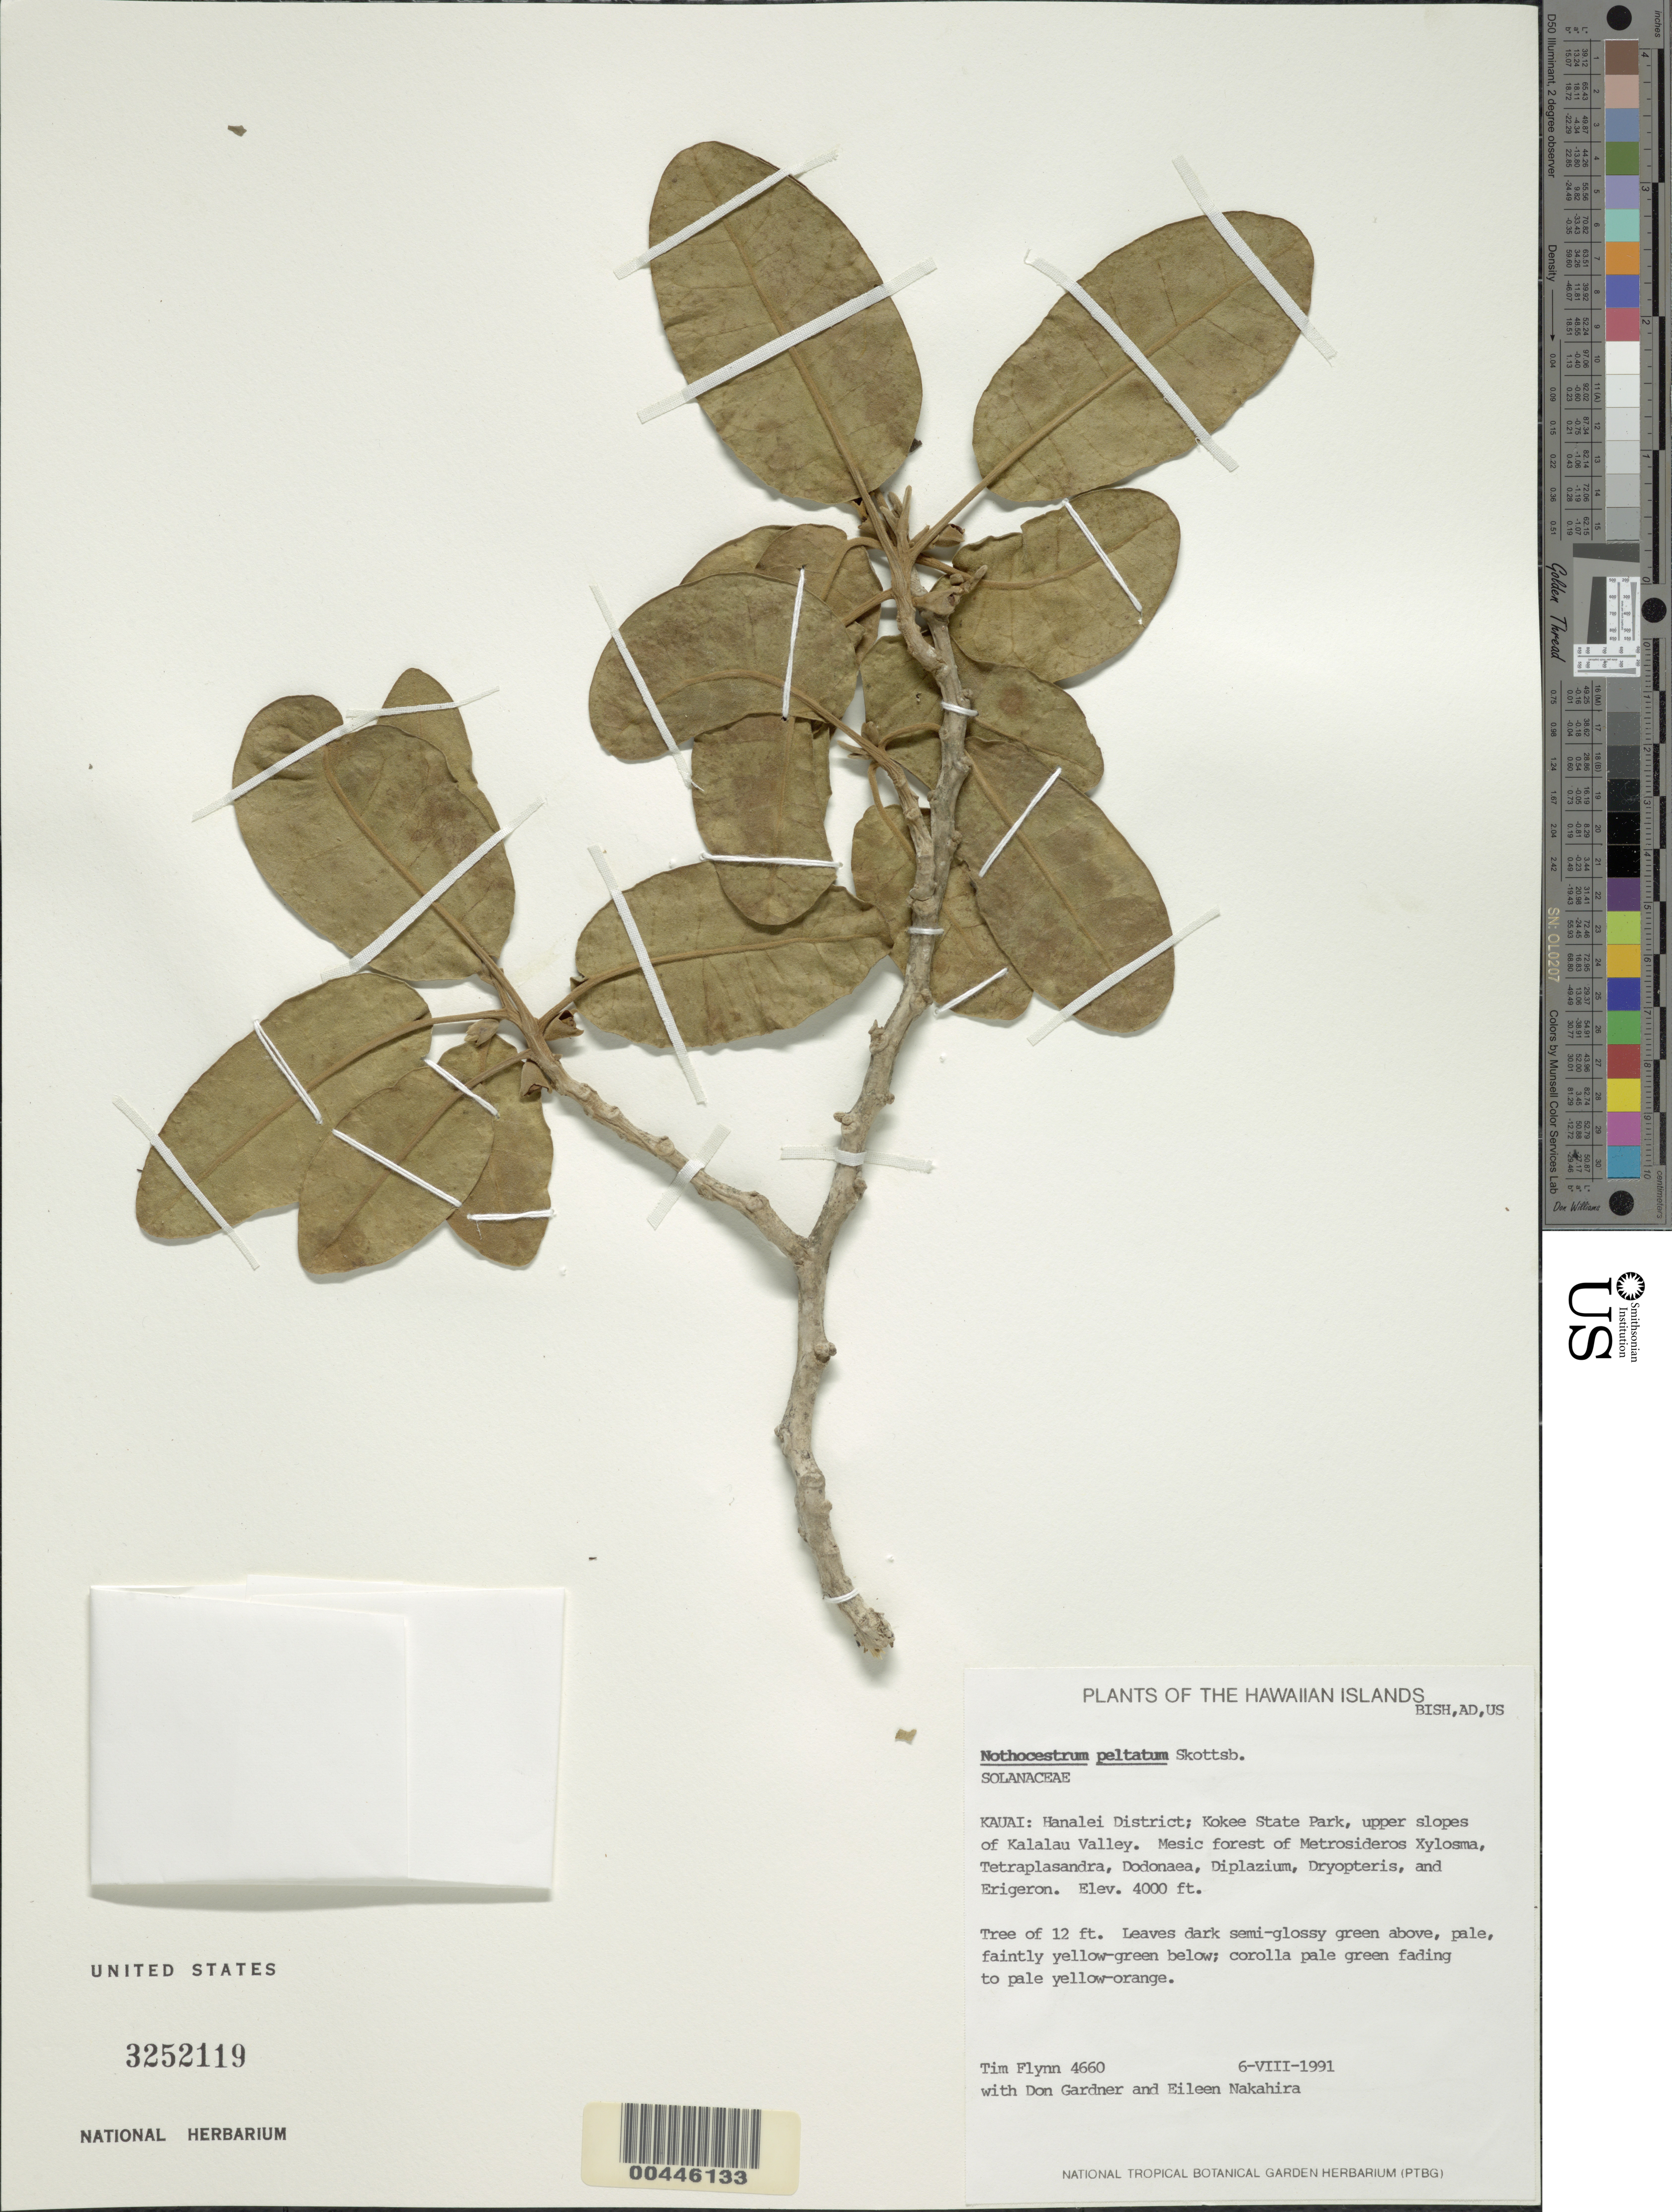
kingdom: Plantae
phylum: Tracheophyta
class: Magnoliopsida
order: Solanales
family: Solanaceae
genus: Nothocestrum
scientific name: Nothocestrum peltatum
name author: Skottsb.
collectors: T. W. Flynn, D. Gardner & E. Nakahira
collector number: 4660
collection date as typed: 6 Aug 1991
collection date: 1991-08-06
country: United States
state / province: Hawaii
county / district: Kauai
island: Kaua'i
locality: Hanalei Dist, Kokee State Park, upper slopes of Kalalau Valley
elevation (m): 1219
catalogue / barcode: US 3252119